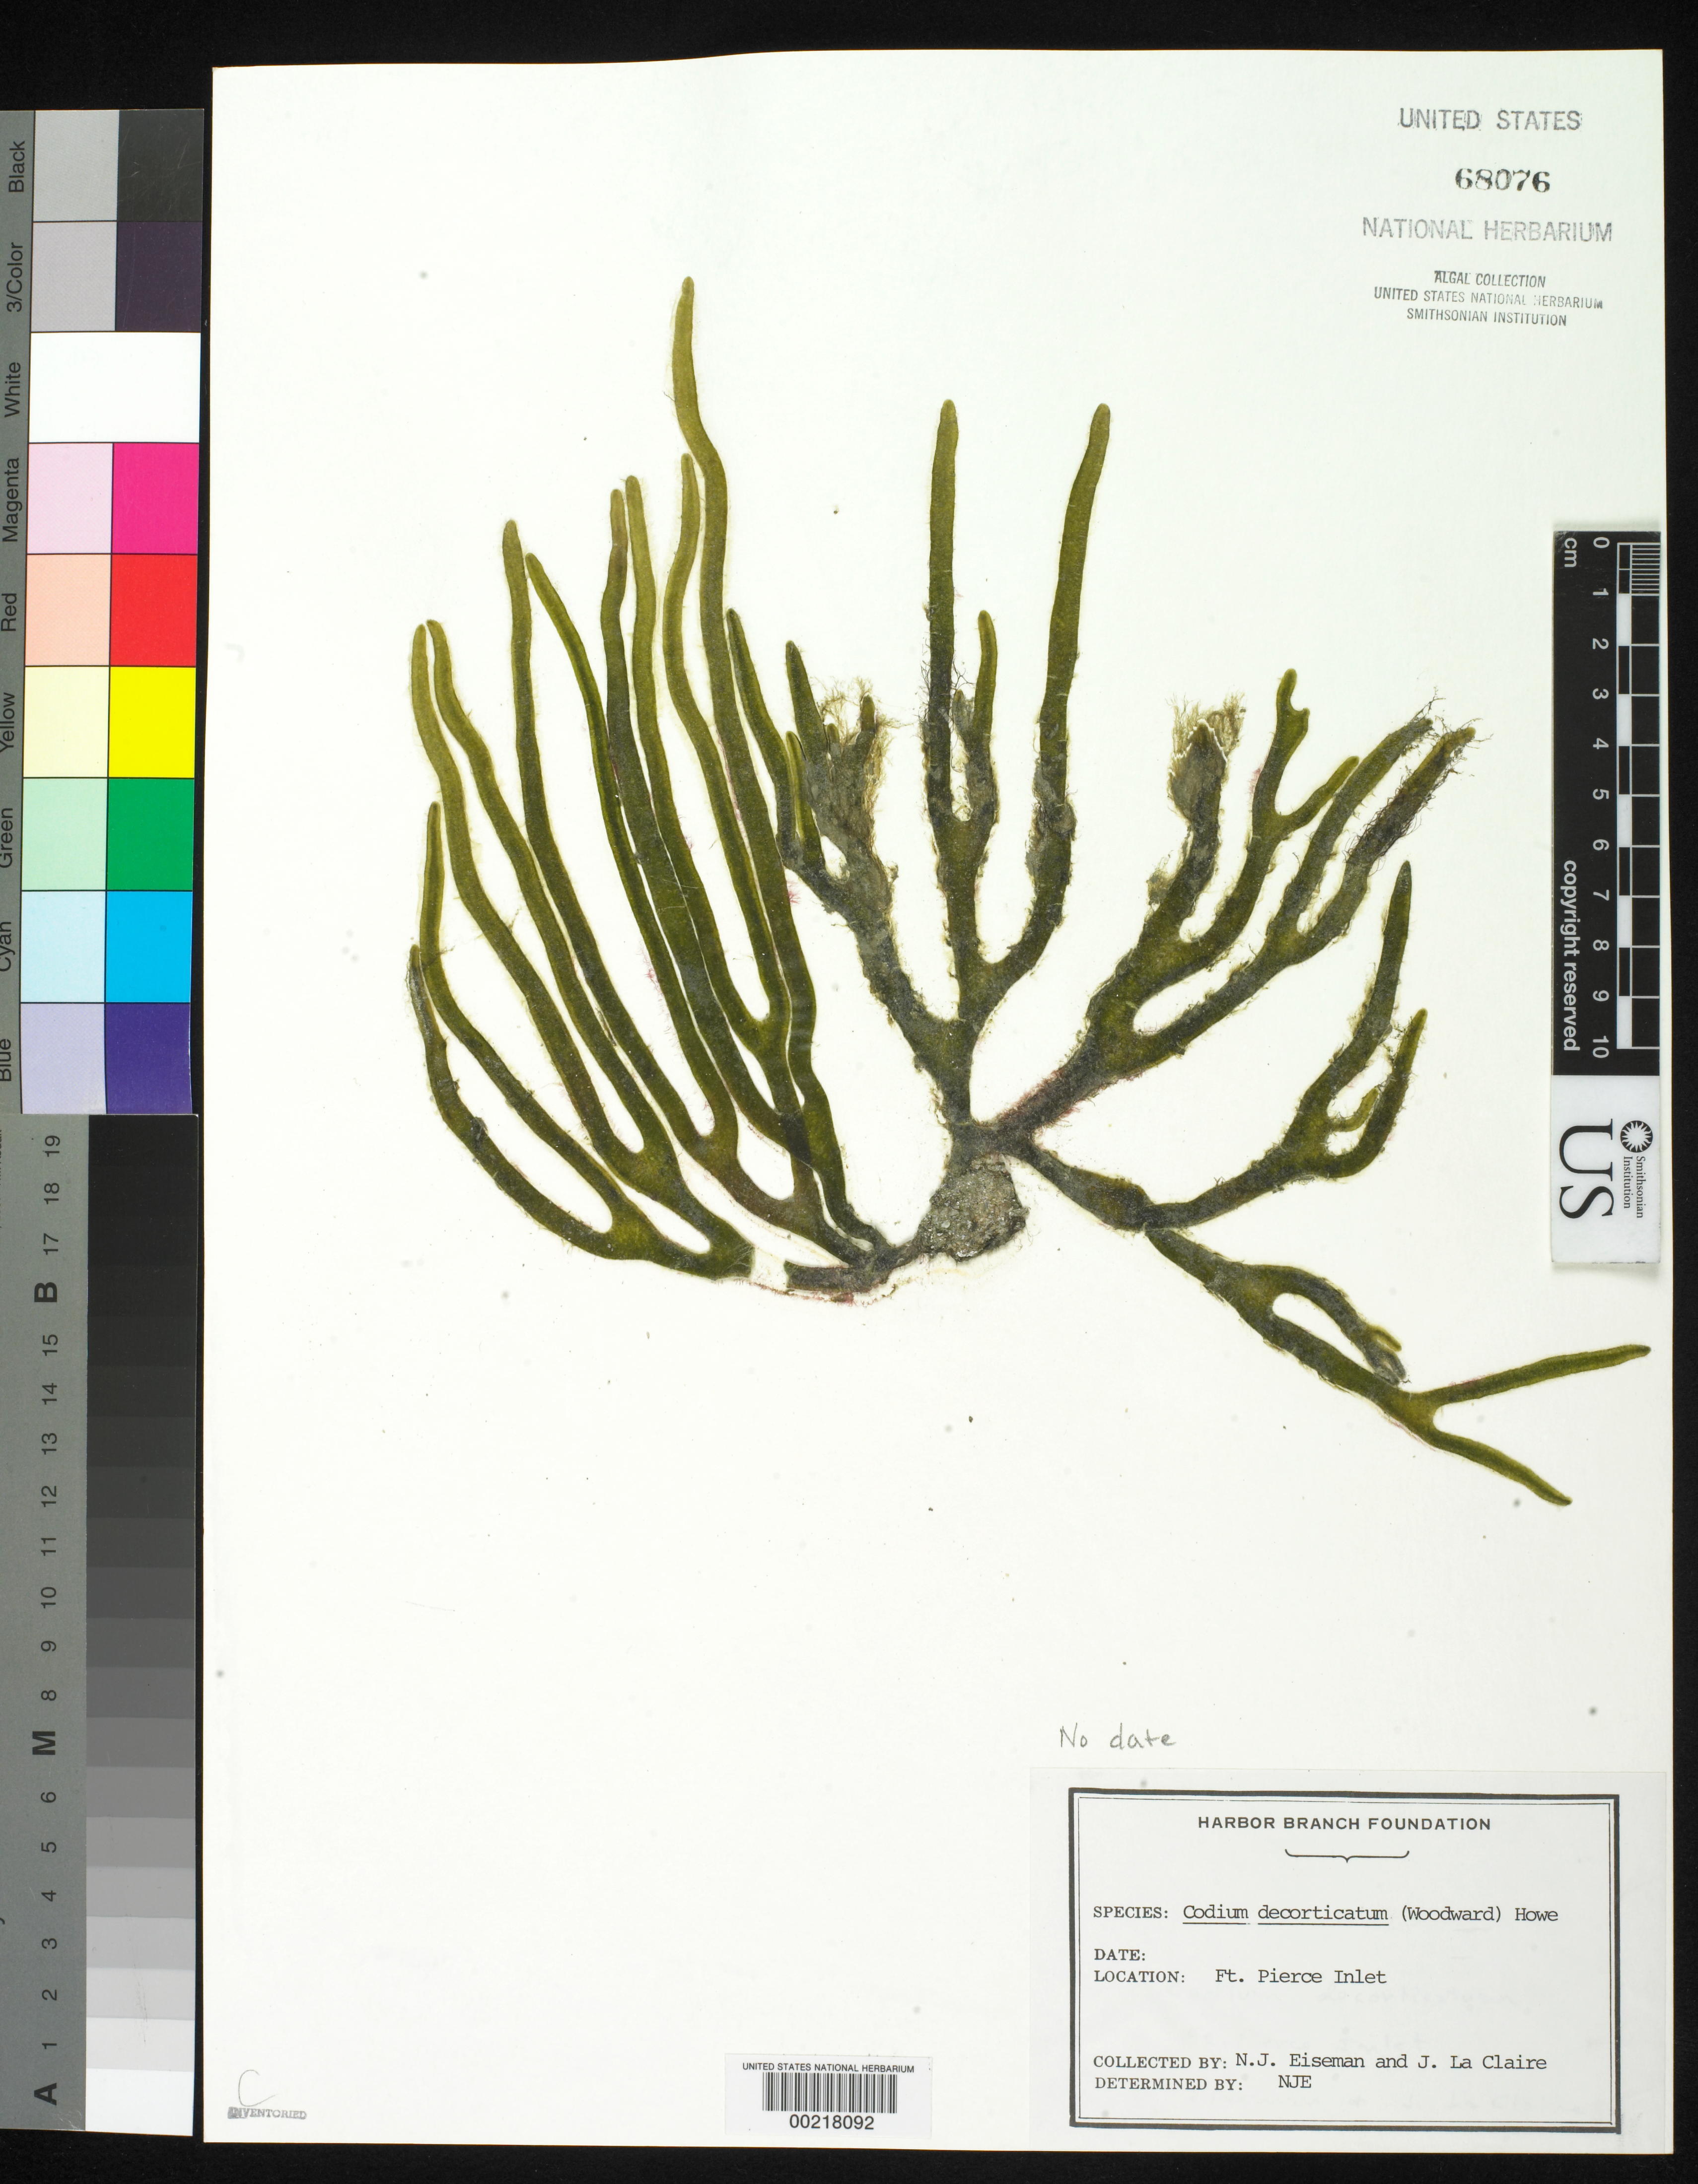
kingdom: Plantae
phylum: Chlorophyta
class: Ulvophyceae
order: Bryopsidales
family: Codiaceae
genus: Codium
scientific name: Codium decorticatum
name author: (Woodw.) M. Howe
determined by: Eiseman, N. J.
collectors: N. J. Eiseman & J. Laclaire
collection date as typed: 19--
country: United States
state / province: Florida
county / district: Saint Lucie County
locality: Fort Pierce Inlet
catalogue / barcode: US 68076